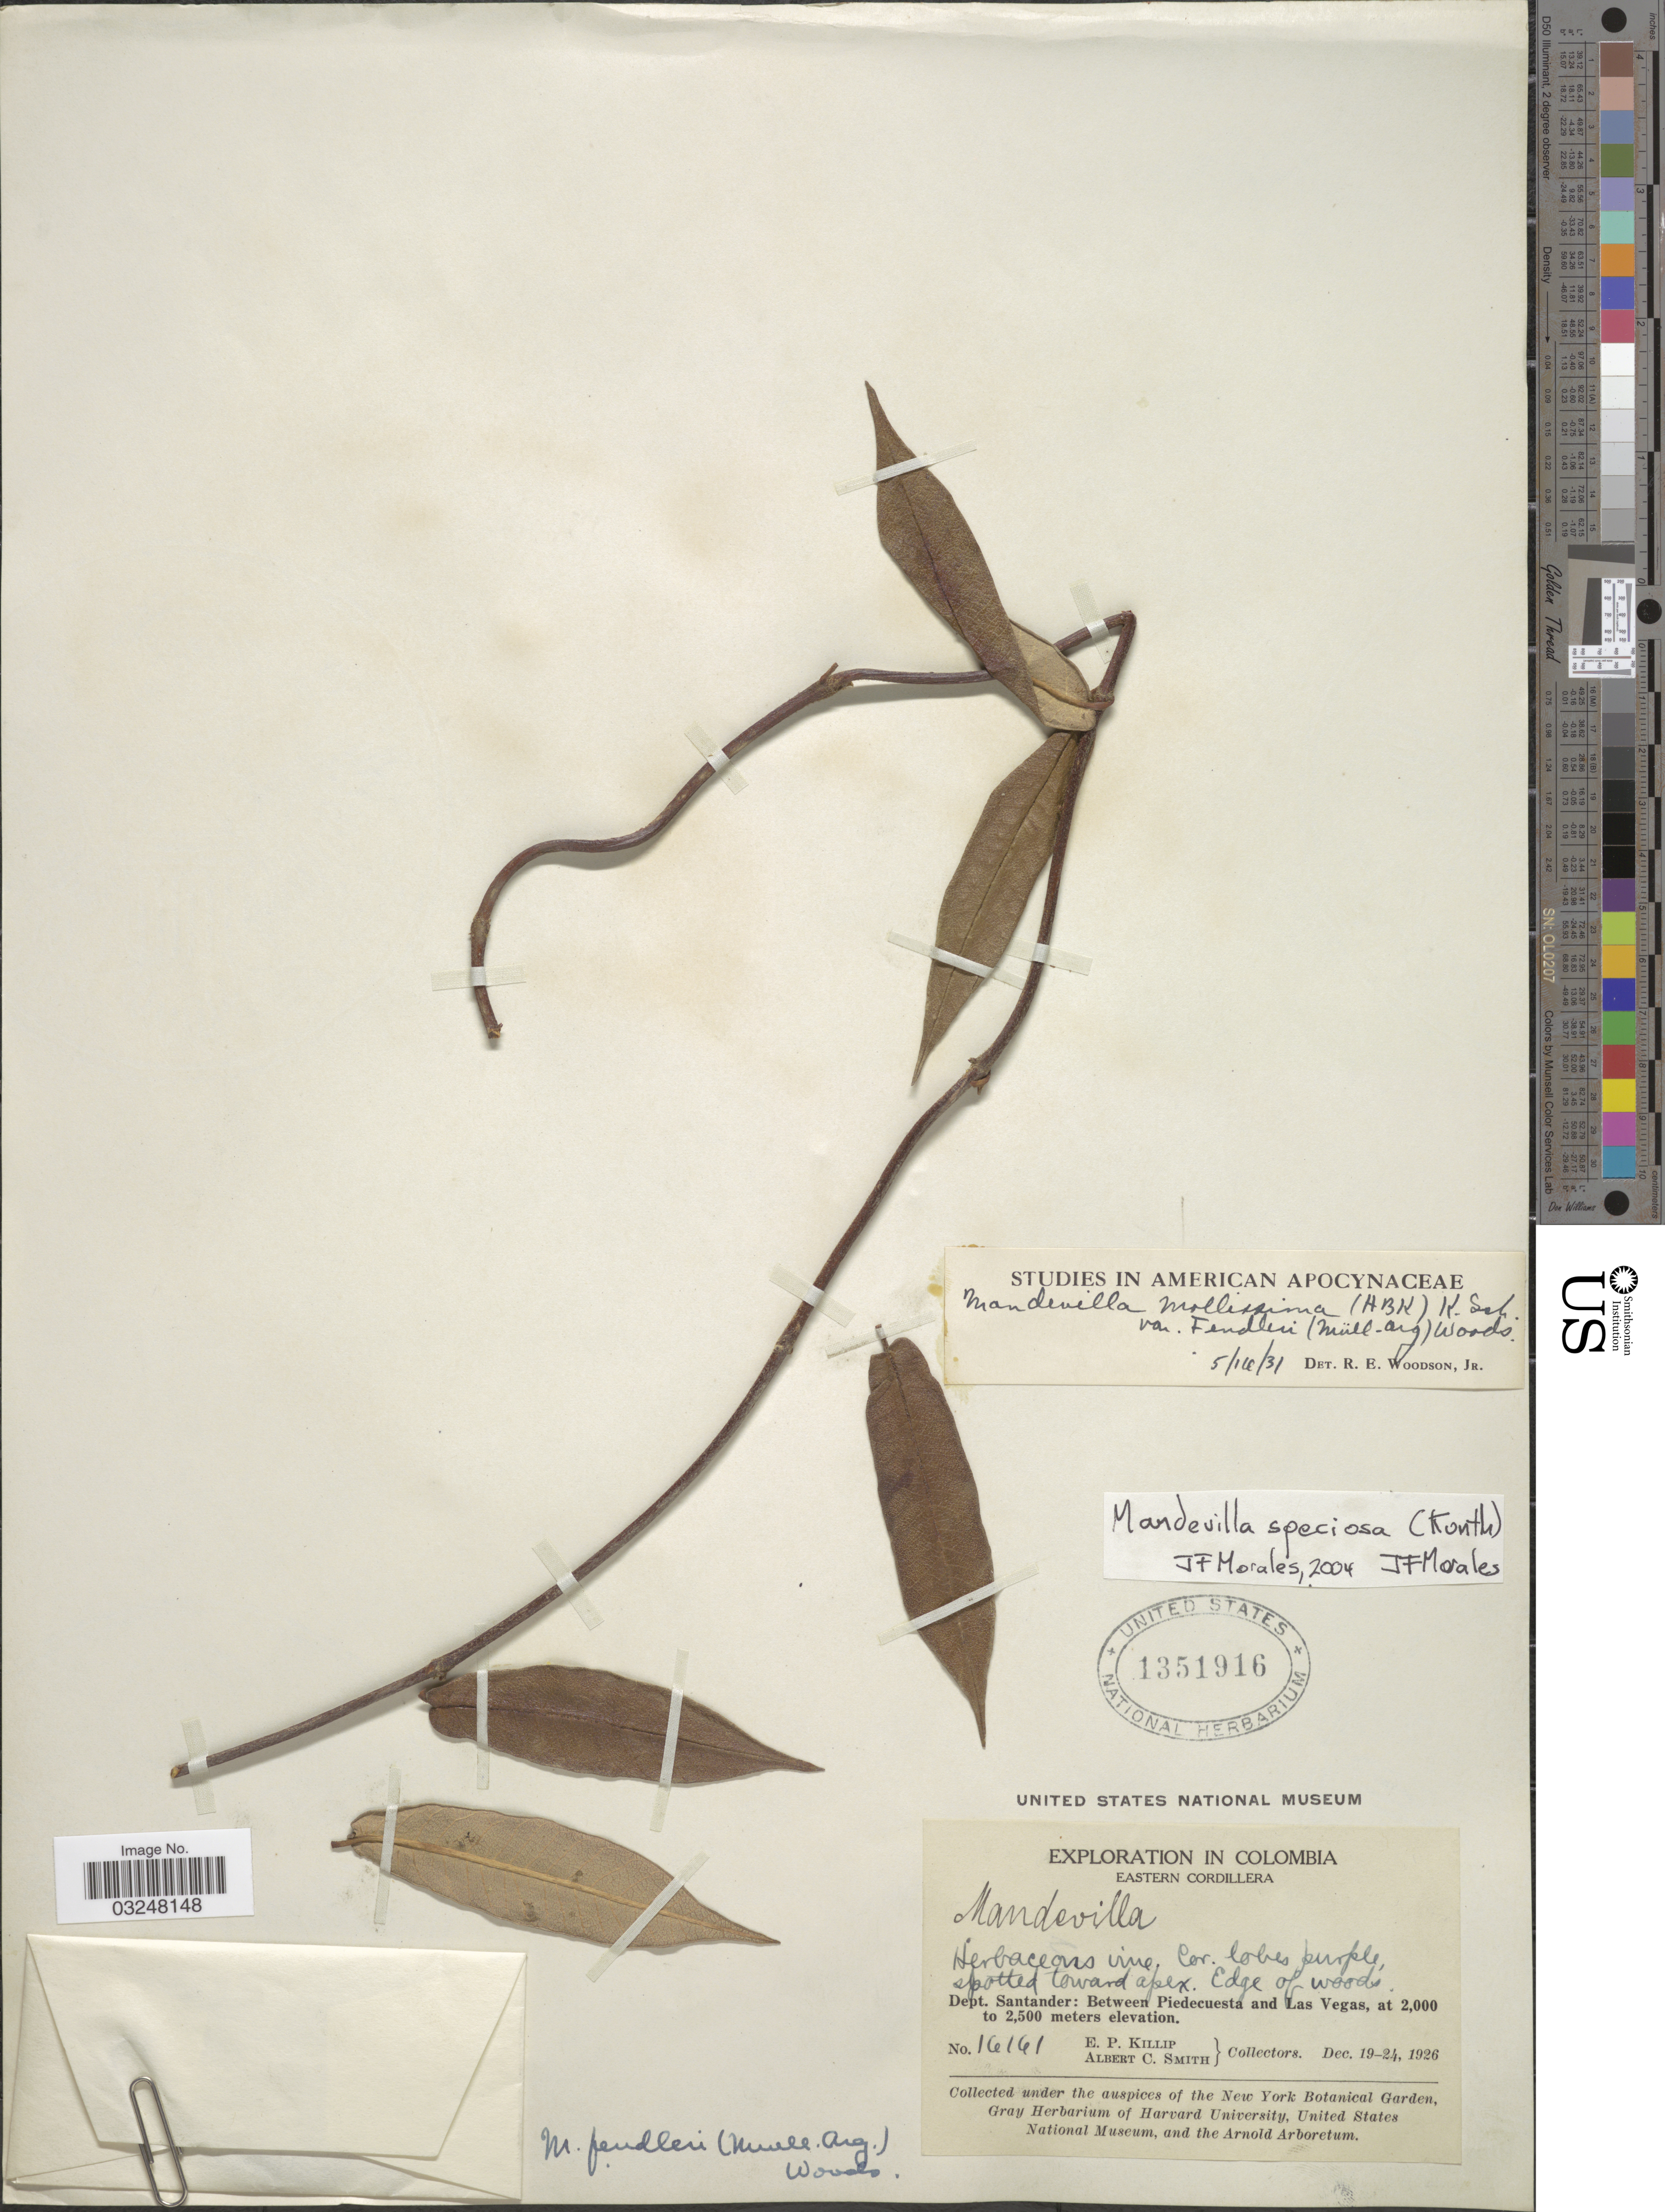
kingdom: Plantae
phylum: Tracheophyta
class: Magnoliopsida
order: Gentianales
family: Apocynaceae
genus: Mandevilla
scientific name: Mandevilla speciosa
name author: (Kunth) J.F. Morales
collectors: E. P. Killip & A. C. Smith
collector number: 16161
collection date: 1926-12-19/1926-12-24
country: Colombia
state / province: Santander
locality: Eastern Cordillera. Dept. Santander: Between Piedecuesta and Las Vegas.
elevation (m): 2000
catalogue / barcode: US 1351916